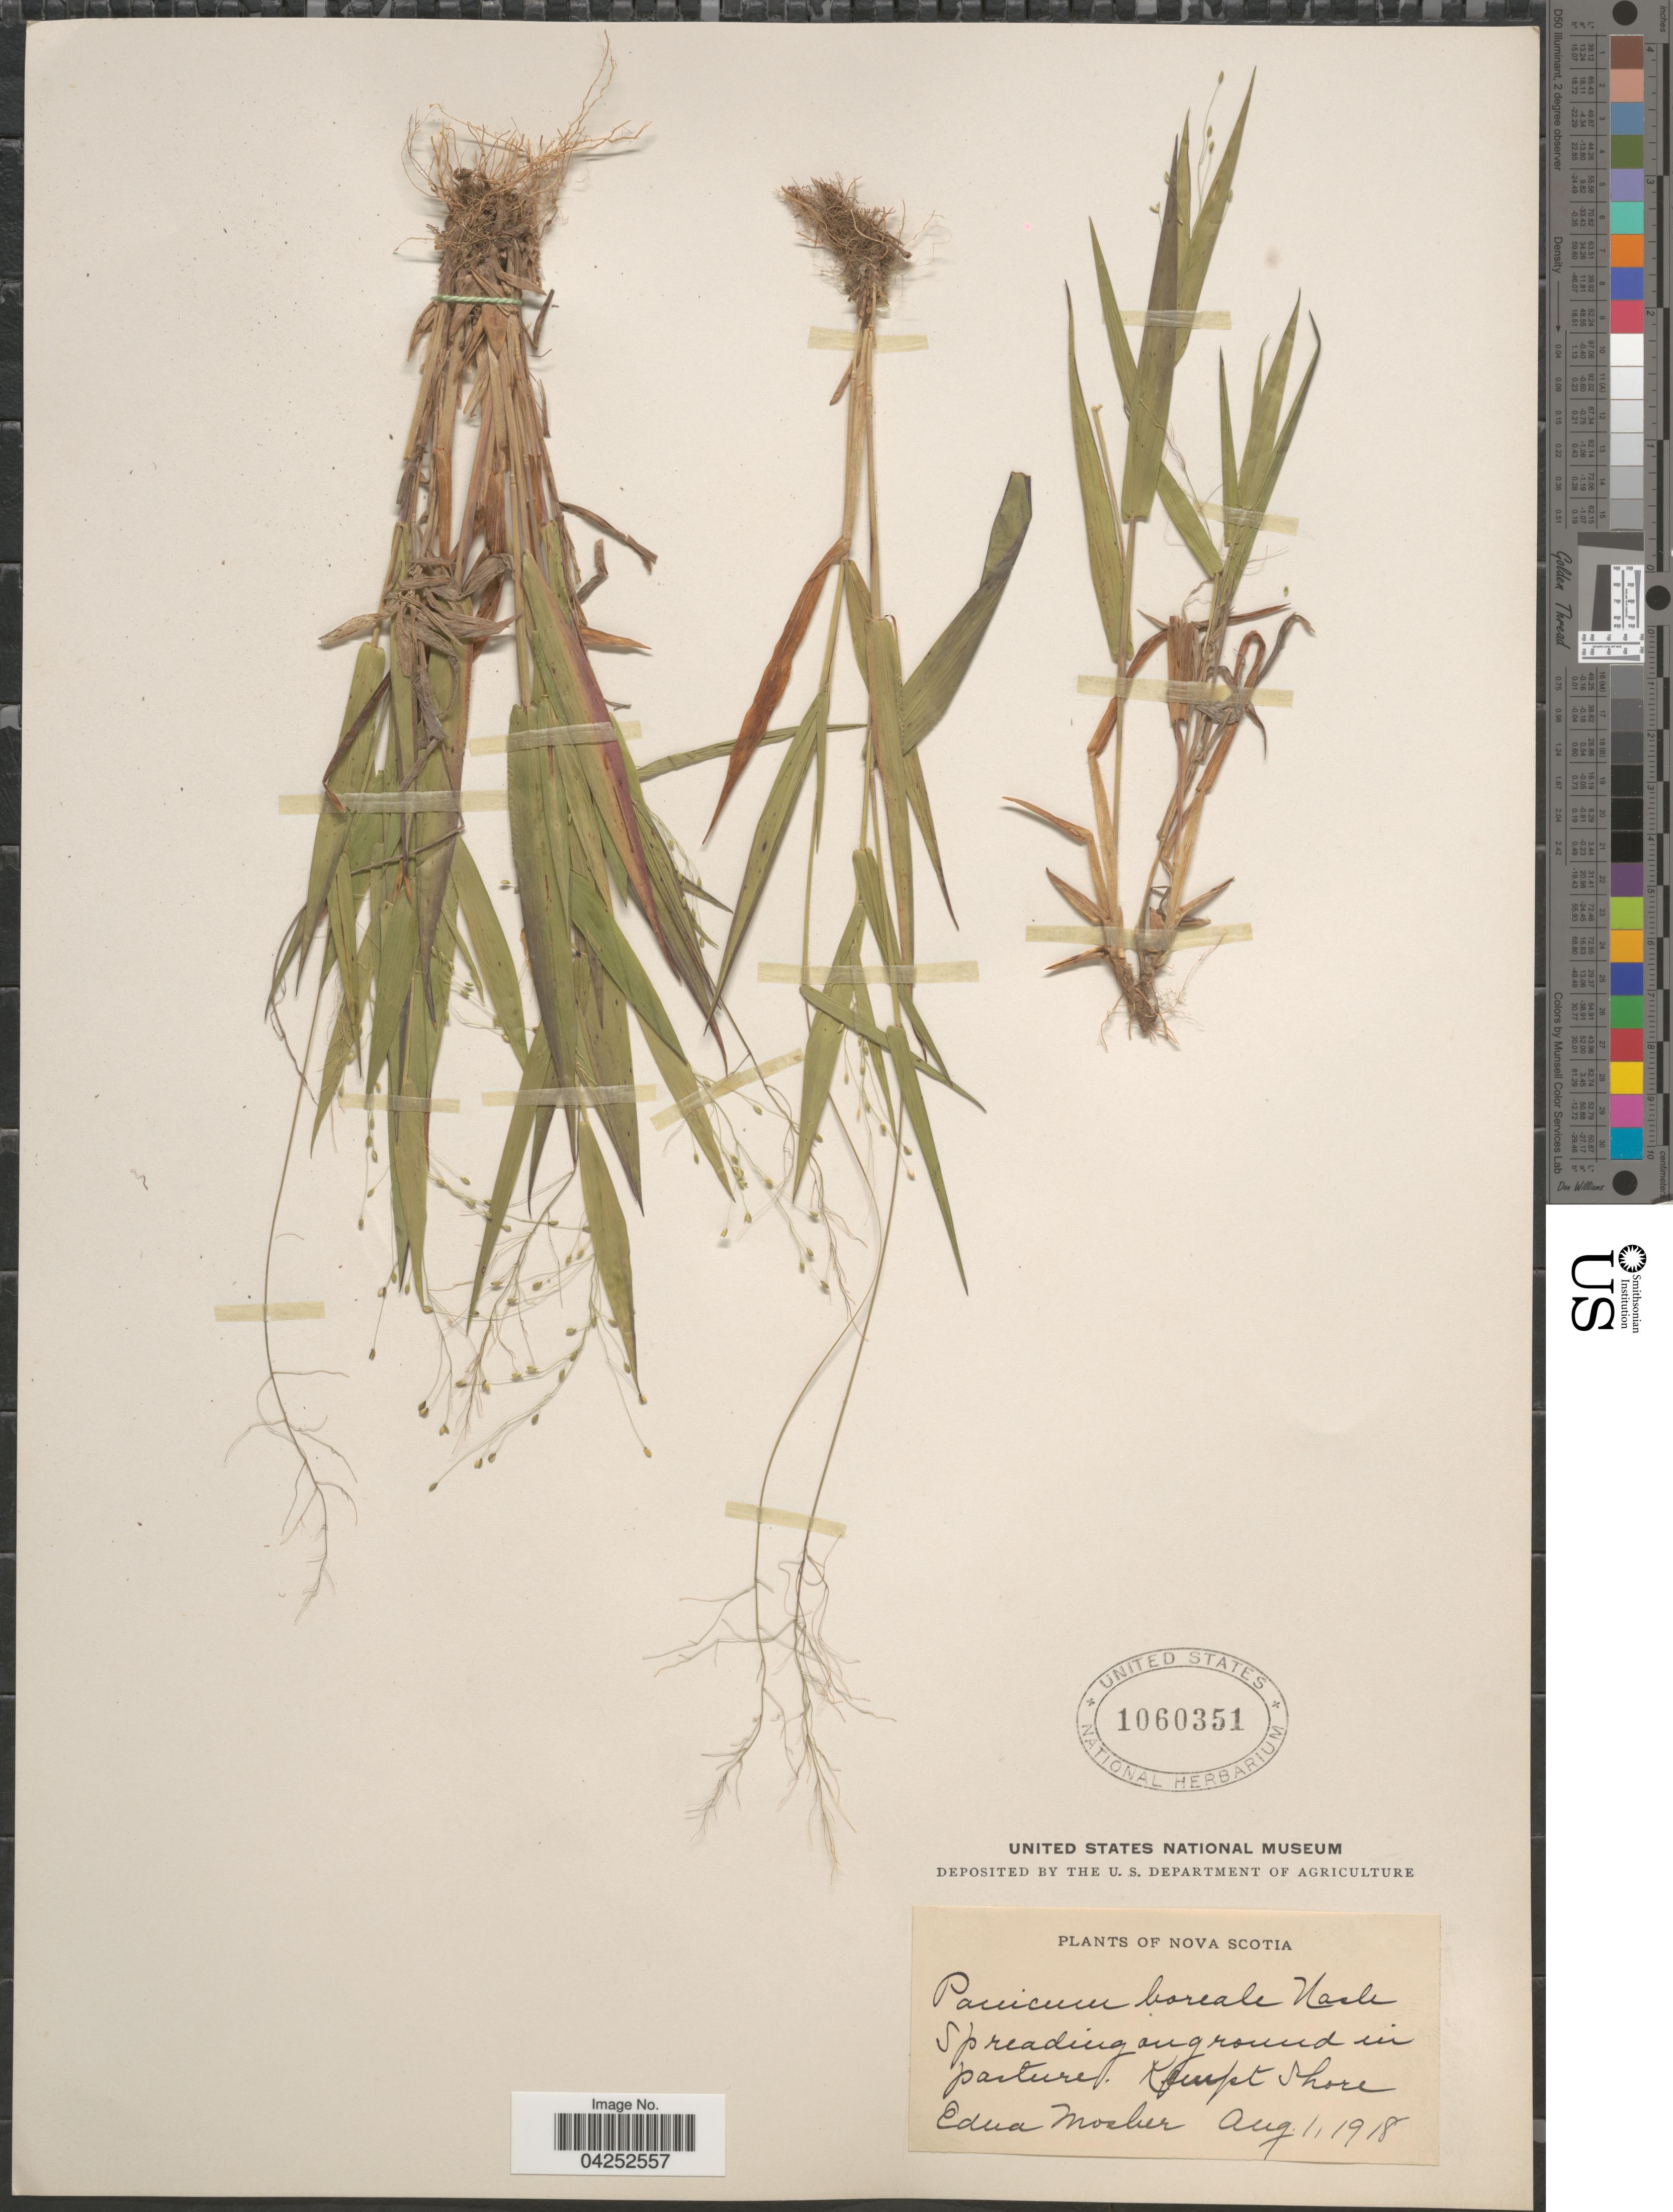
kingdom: Plantae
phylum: Tracheophyta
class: Liliopsida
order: Poales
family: Poaceae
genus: Dichanthelium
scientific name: Dichanthelium boreale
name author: (Nash) Freckmann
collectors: E. Mosher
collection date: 1918-08-01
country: Canada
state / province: Nova Scotia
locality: Kempt Shore.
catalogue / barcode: US 1060351